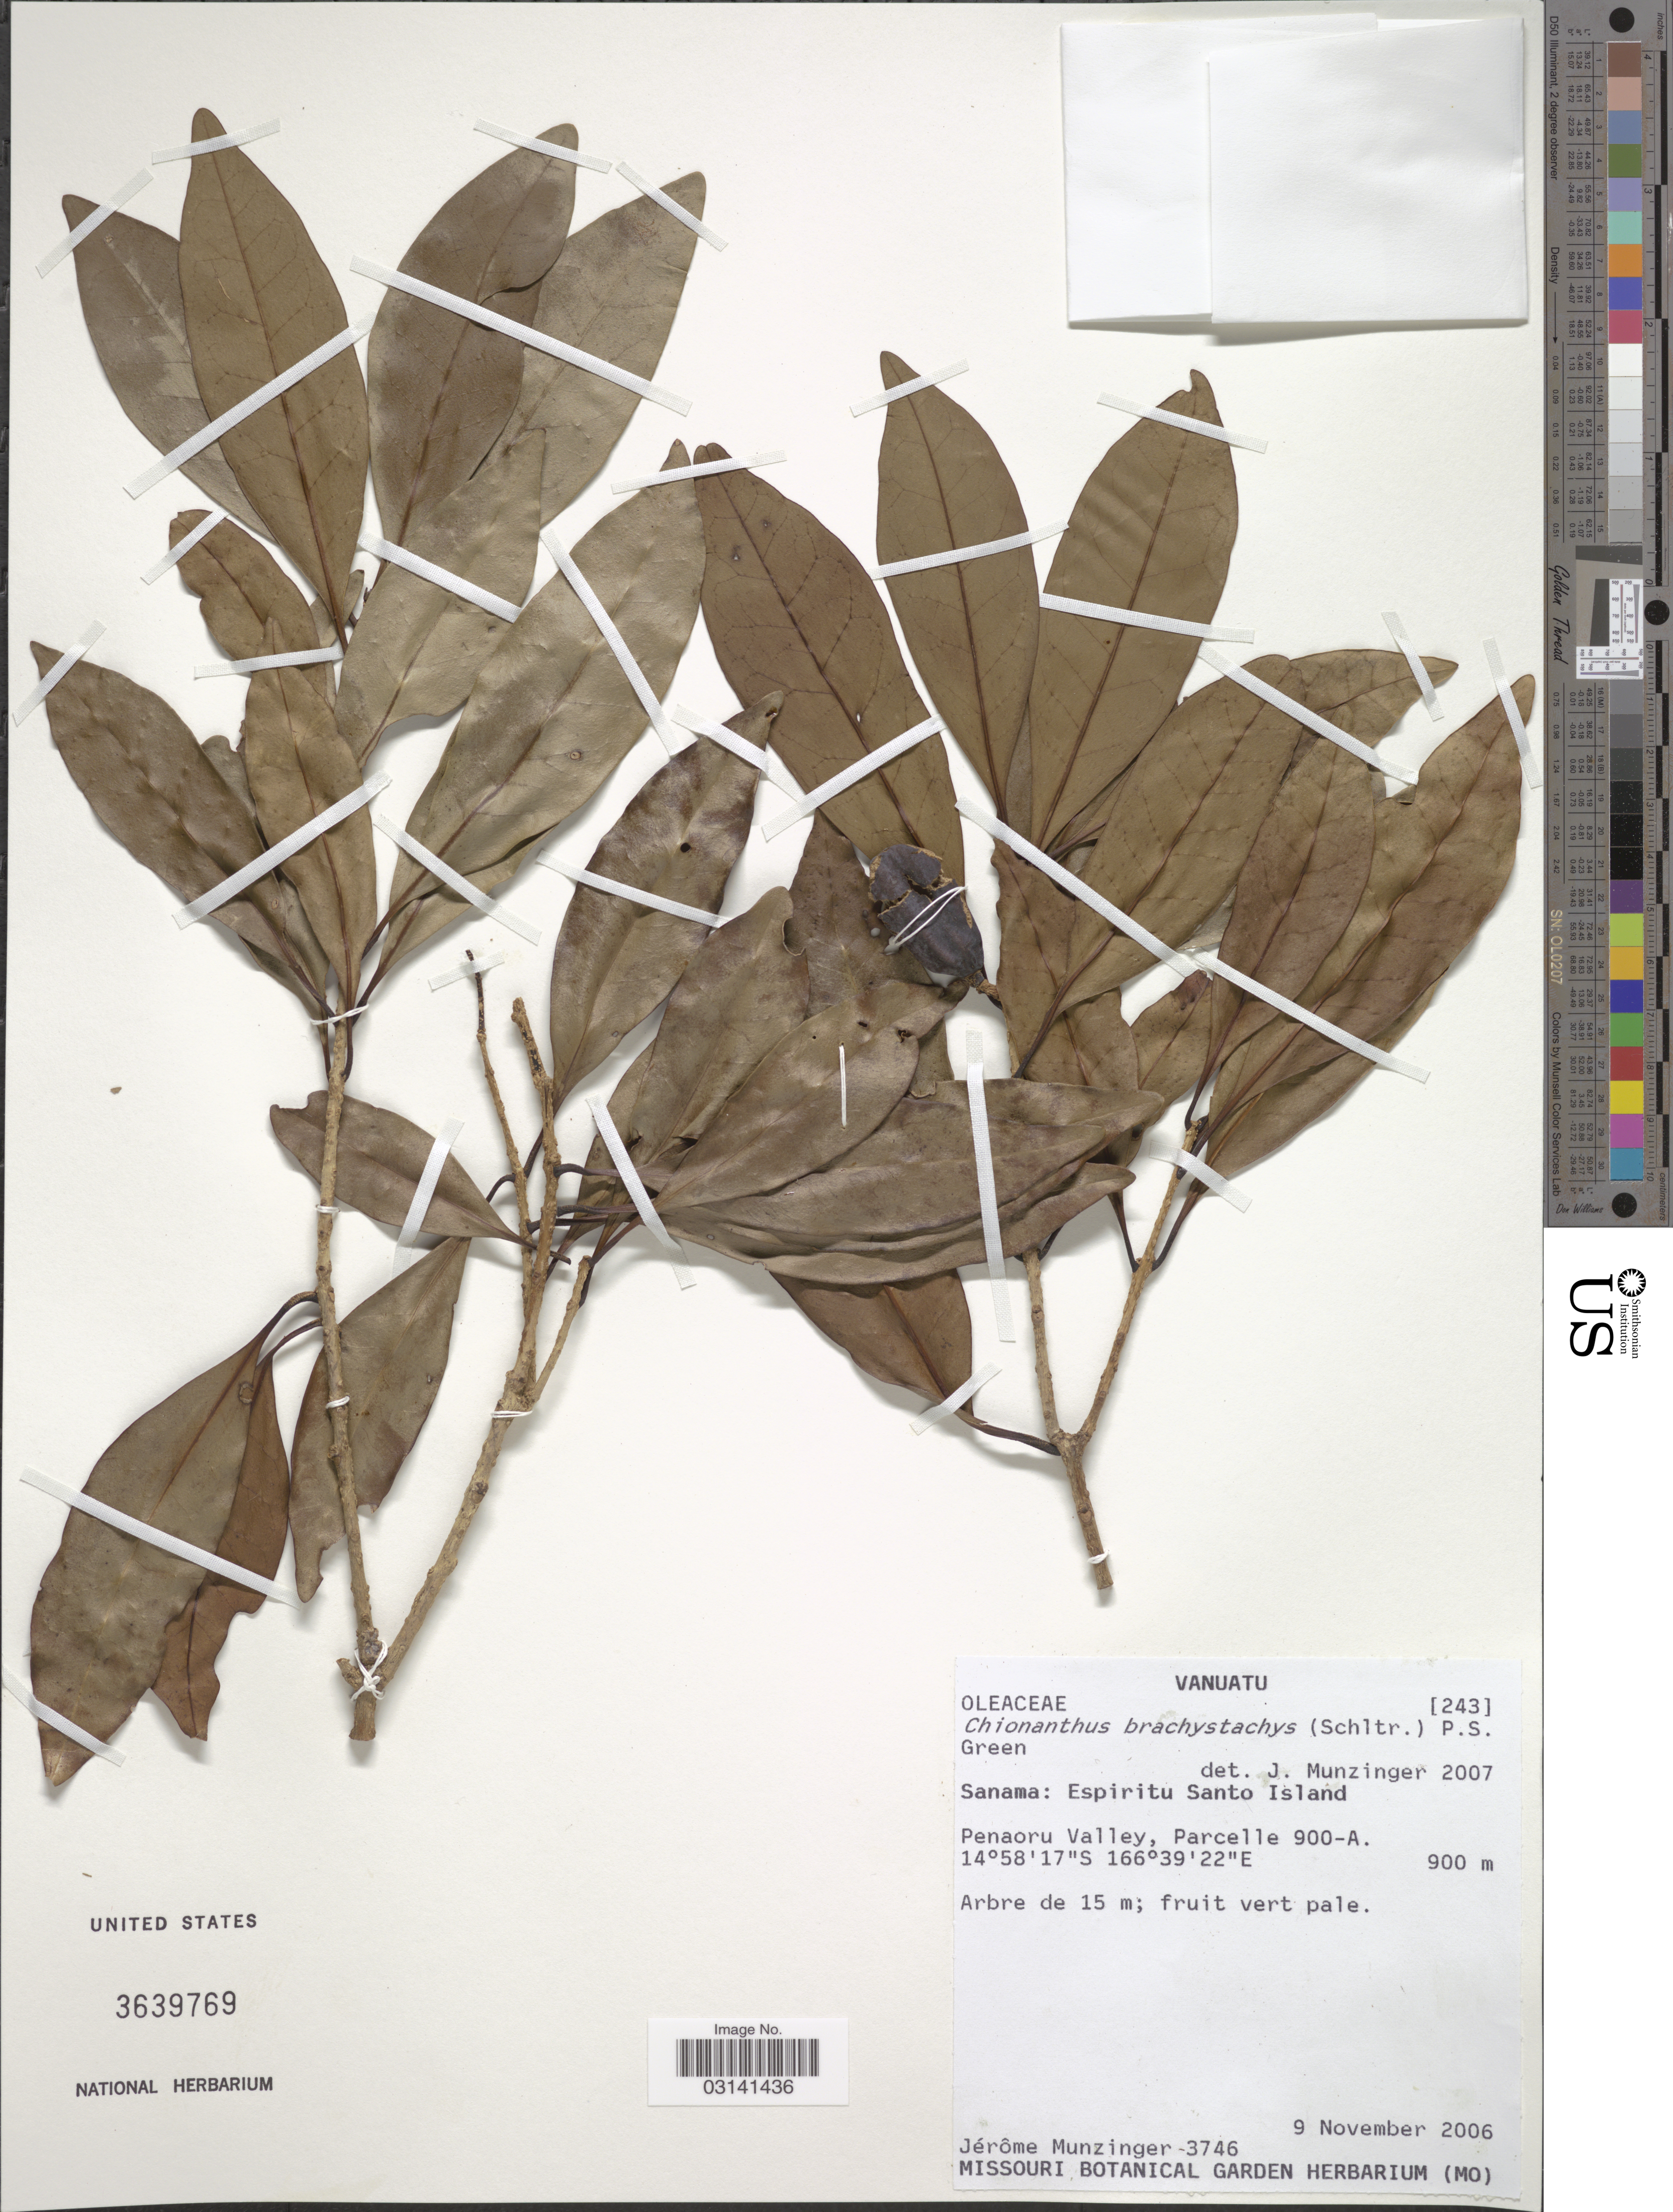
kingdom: Plantae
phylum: Tracheophyta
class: Magnoliopsida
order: Lamiales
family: Oleaceae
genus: Chionanthus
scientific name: Chionanthus brachystachys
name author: (Schltr.) P.S. Green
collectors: J. K. Munzinger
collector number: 3746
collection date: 2006-11-09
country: Vanuatu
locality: Sanama: Espiritu Santo Island. Penaoru Valley, Parcelle 900-A.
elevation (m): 900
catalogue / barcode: US 3639769